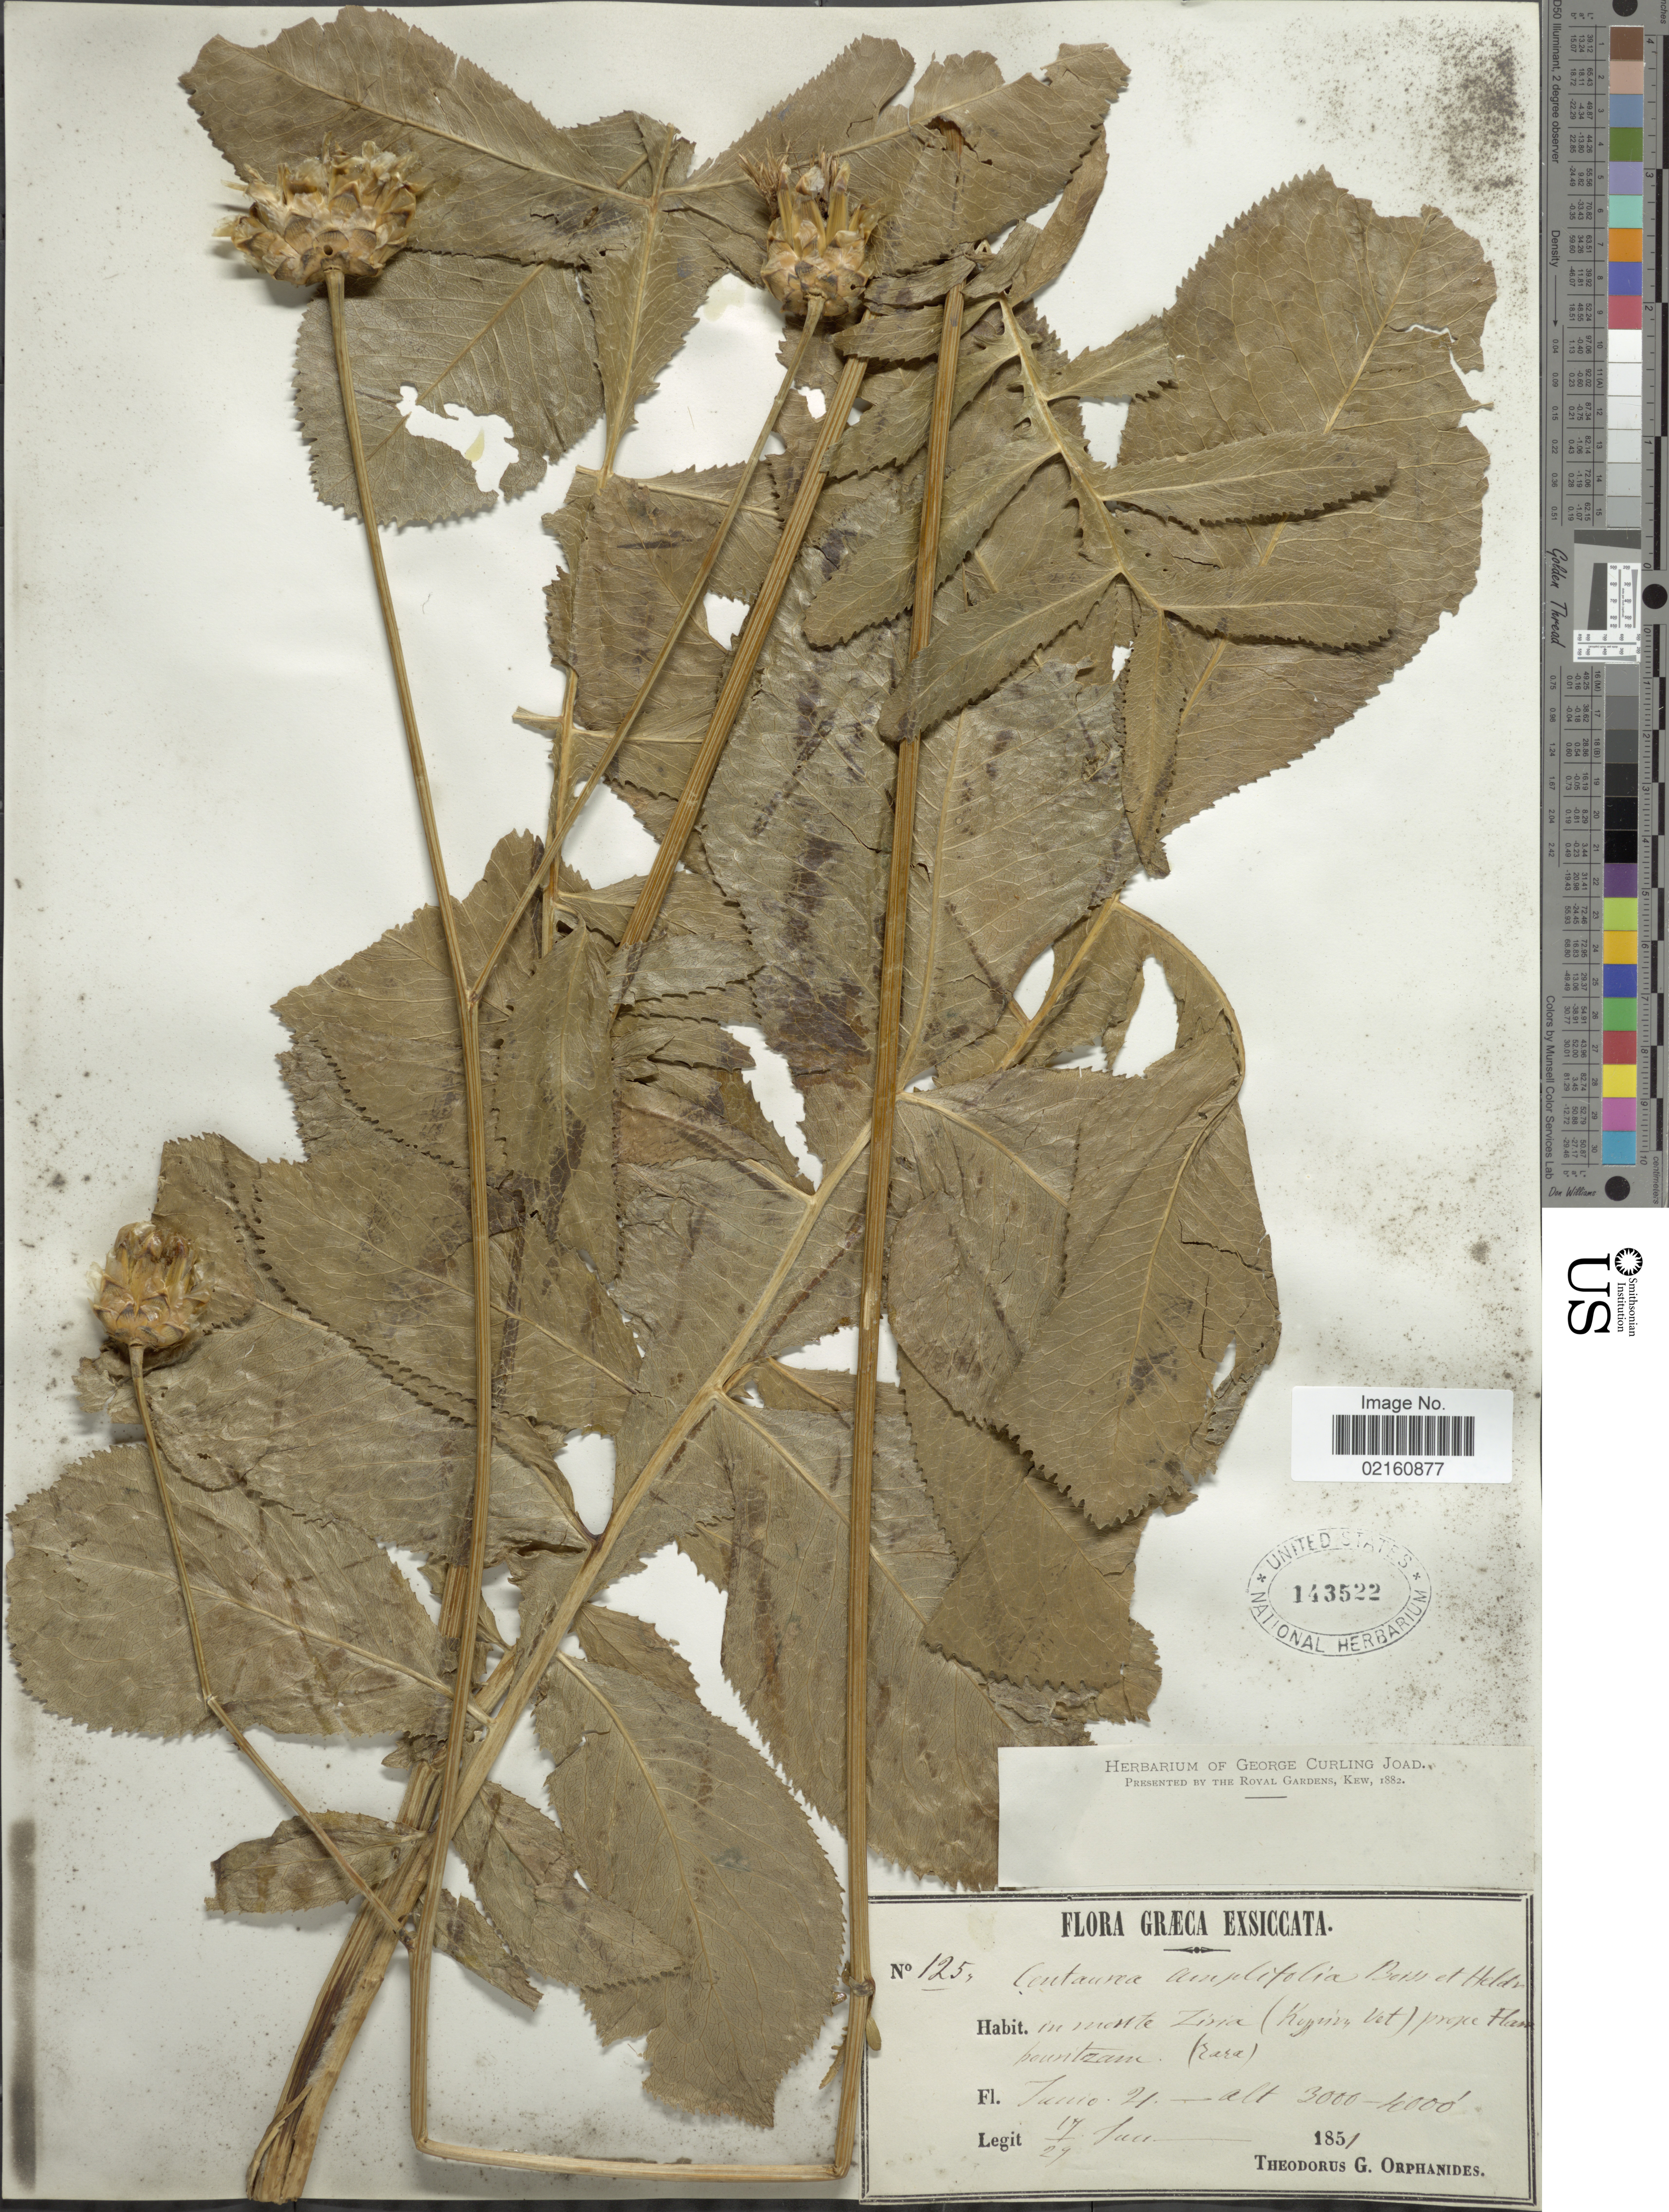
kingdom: Plantae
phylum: Tracheophyta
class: Magnoliopsida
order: Asterales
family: Asteraceae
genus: Rhaponticoides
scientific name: Rhaponticoides amplifolia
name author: (Boiss. & Heldr.) M.V.Agab. & Greuter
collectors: T. G. Orphanides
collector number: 125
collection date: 1851-06-21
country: Greece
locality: Monte Ziria (Κυλλήνη Vet), prope Flambouritram (rara)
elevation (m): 914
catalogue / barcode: US 143522